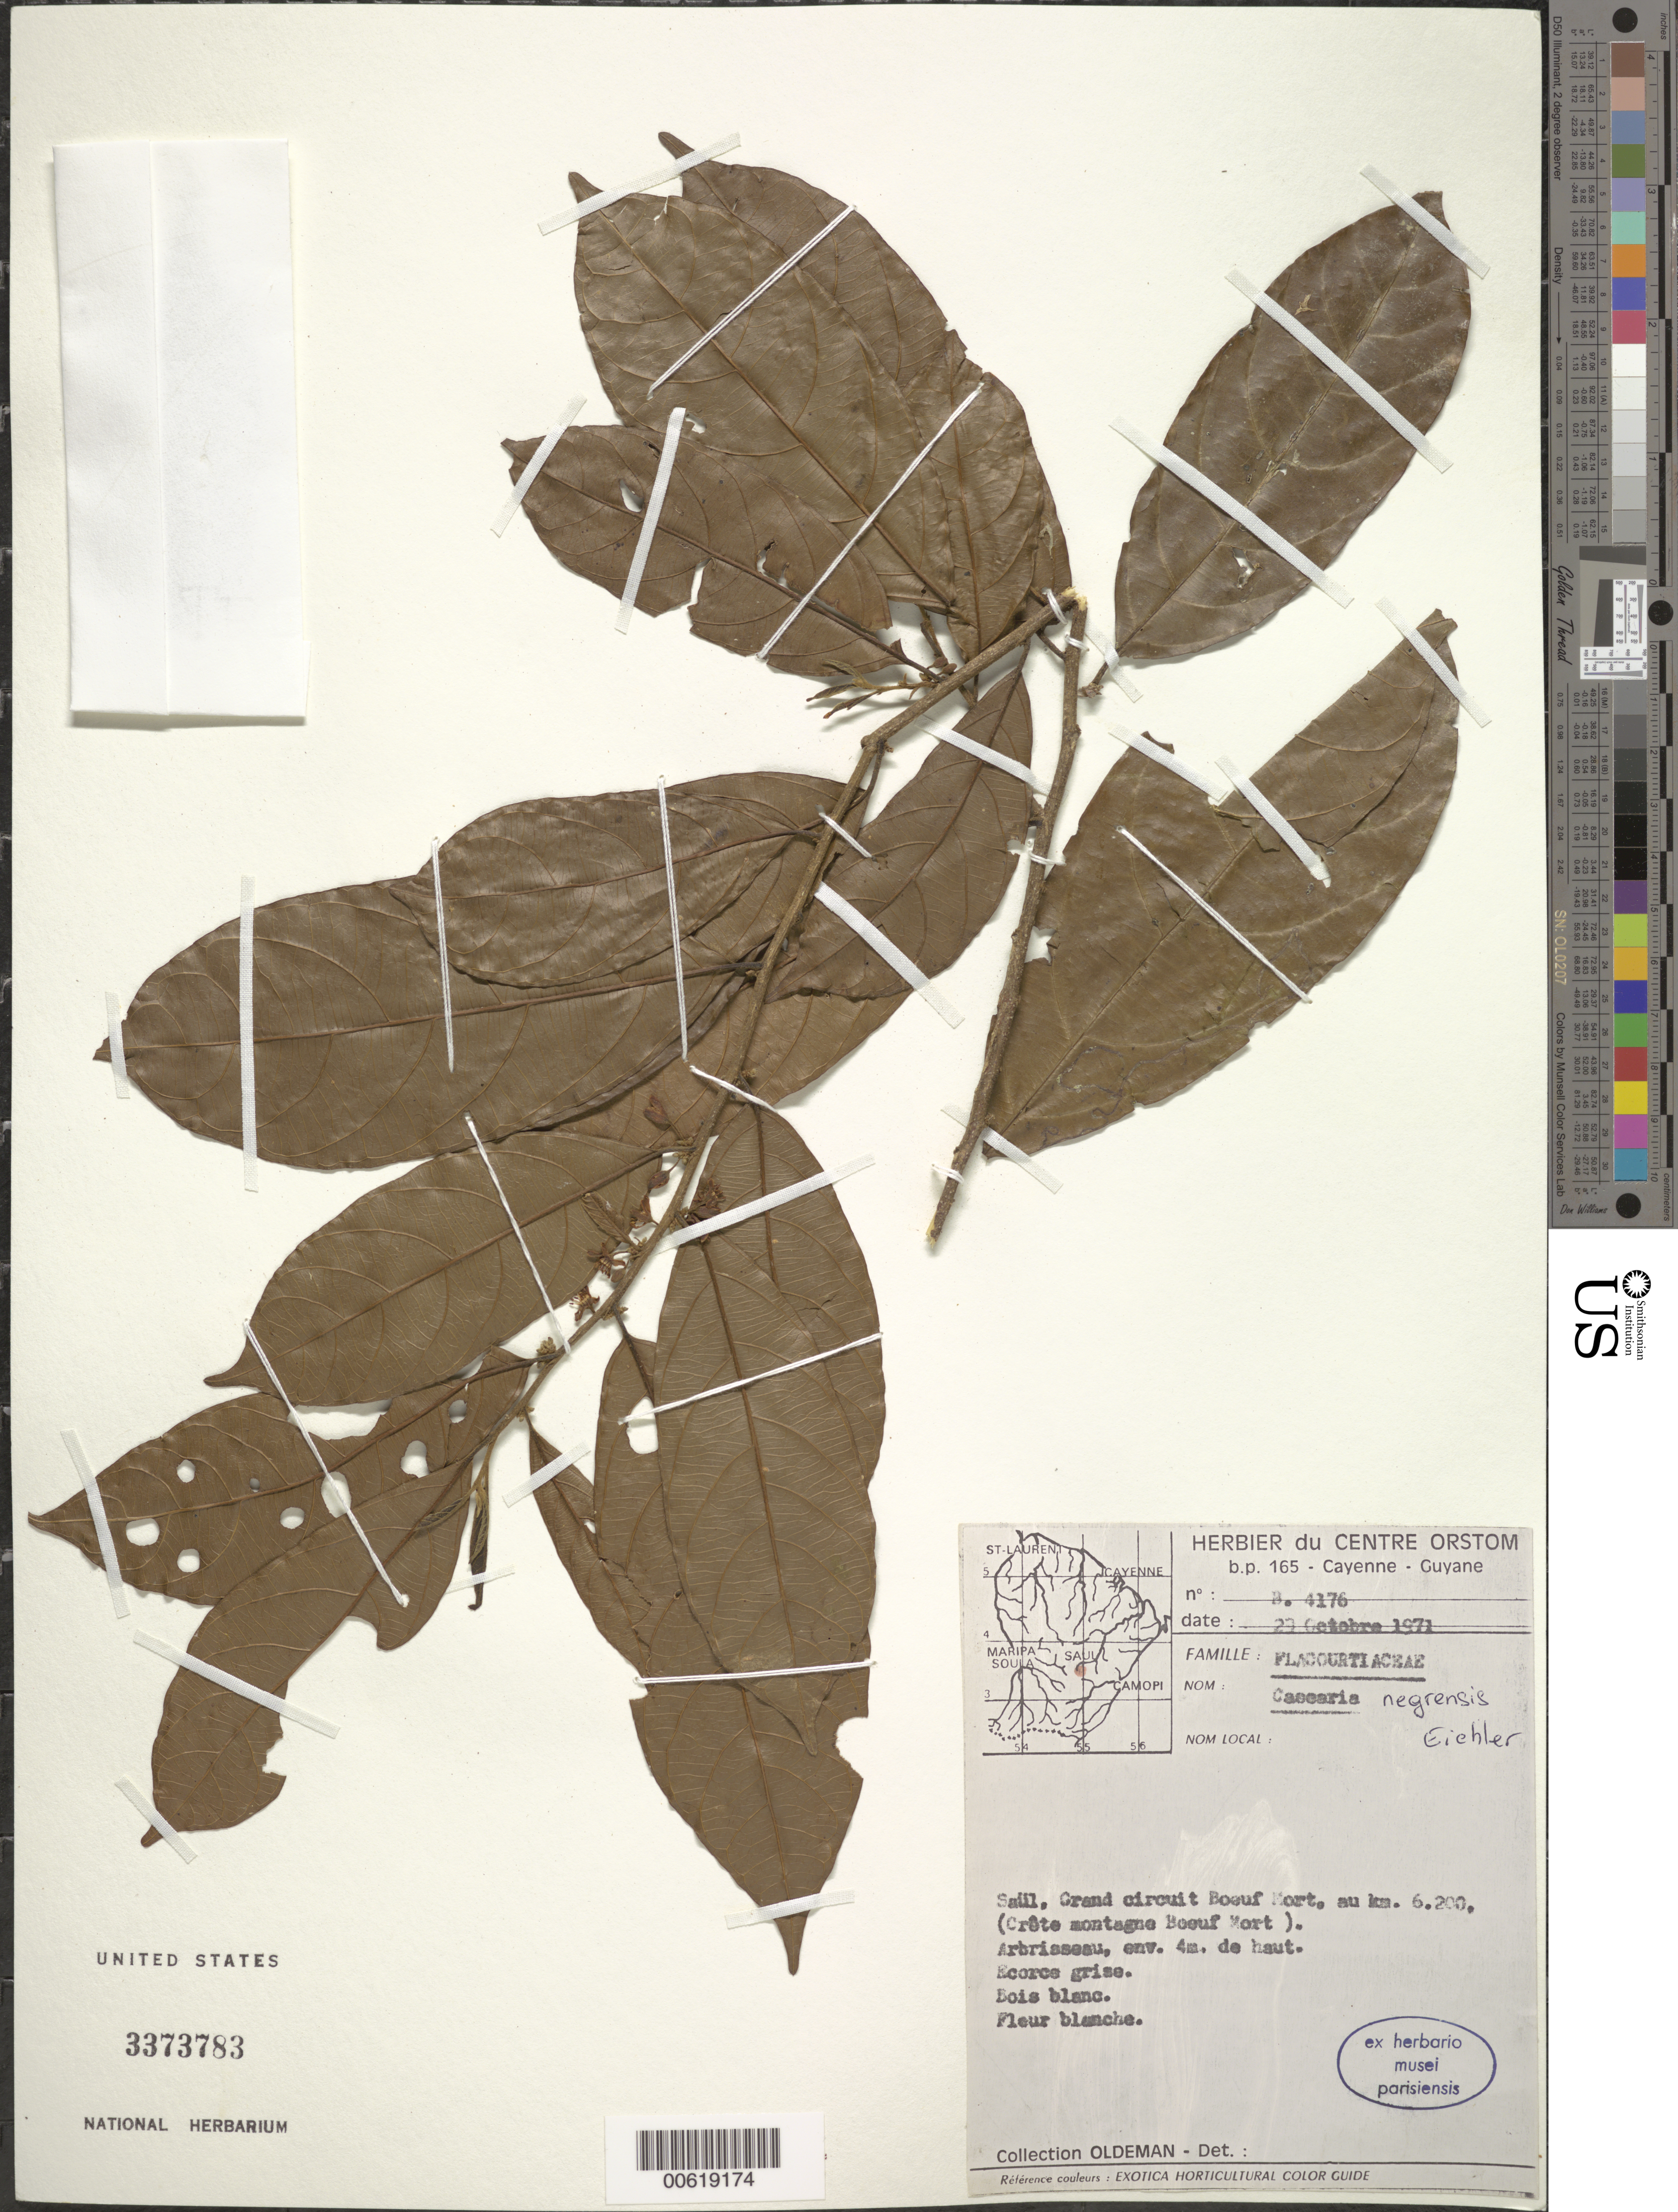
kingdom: Plantae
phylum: Tracheophyta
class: Magnoliopsida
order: Malpighiales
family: Salicaceae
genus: Casearia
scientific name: Casearia negrensis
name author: Eichler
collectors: R. Oldeman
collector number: B 4176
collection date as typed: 29-Oct-71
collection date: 1971-10-29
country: French Guiana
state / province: Saint-Laurent-du-Maroni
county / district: Saül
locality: Saül, grand circuit Boeuf Mort, au km 6.2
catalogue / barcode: US 3373783